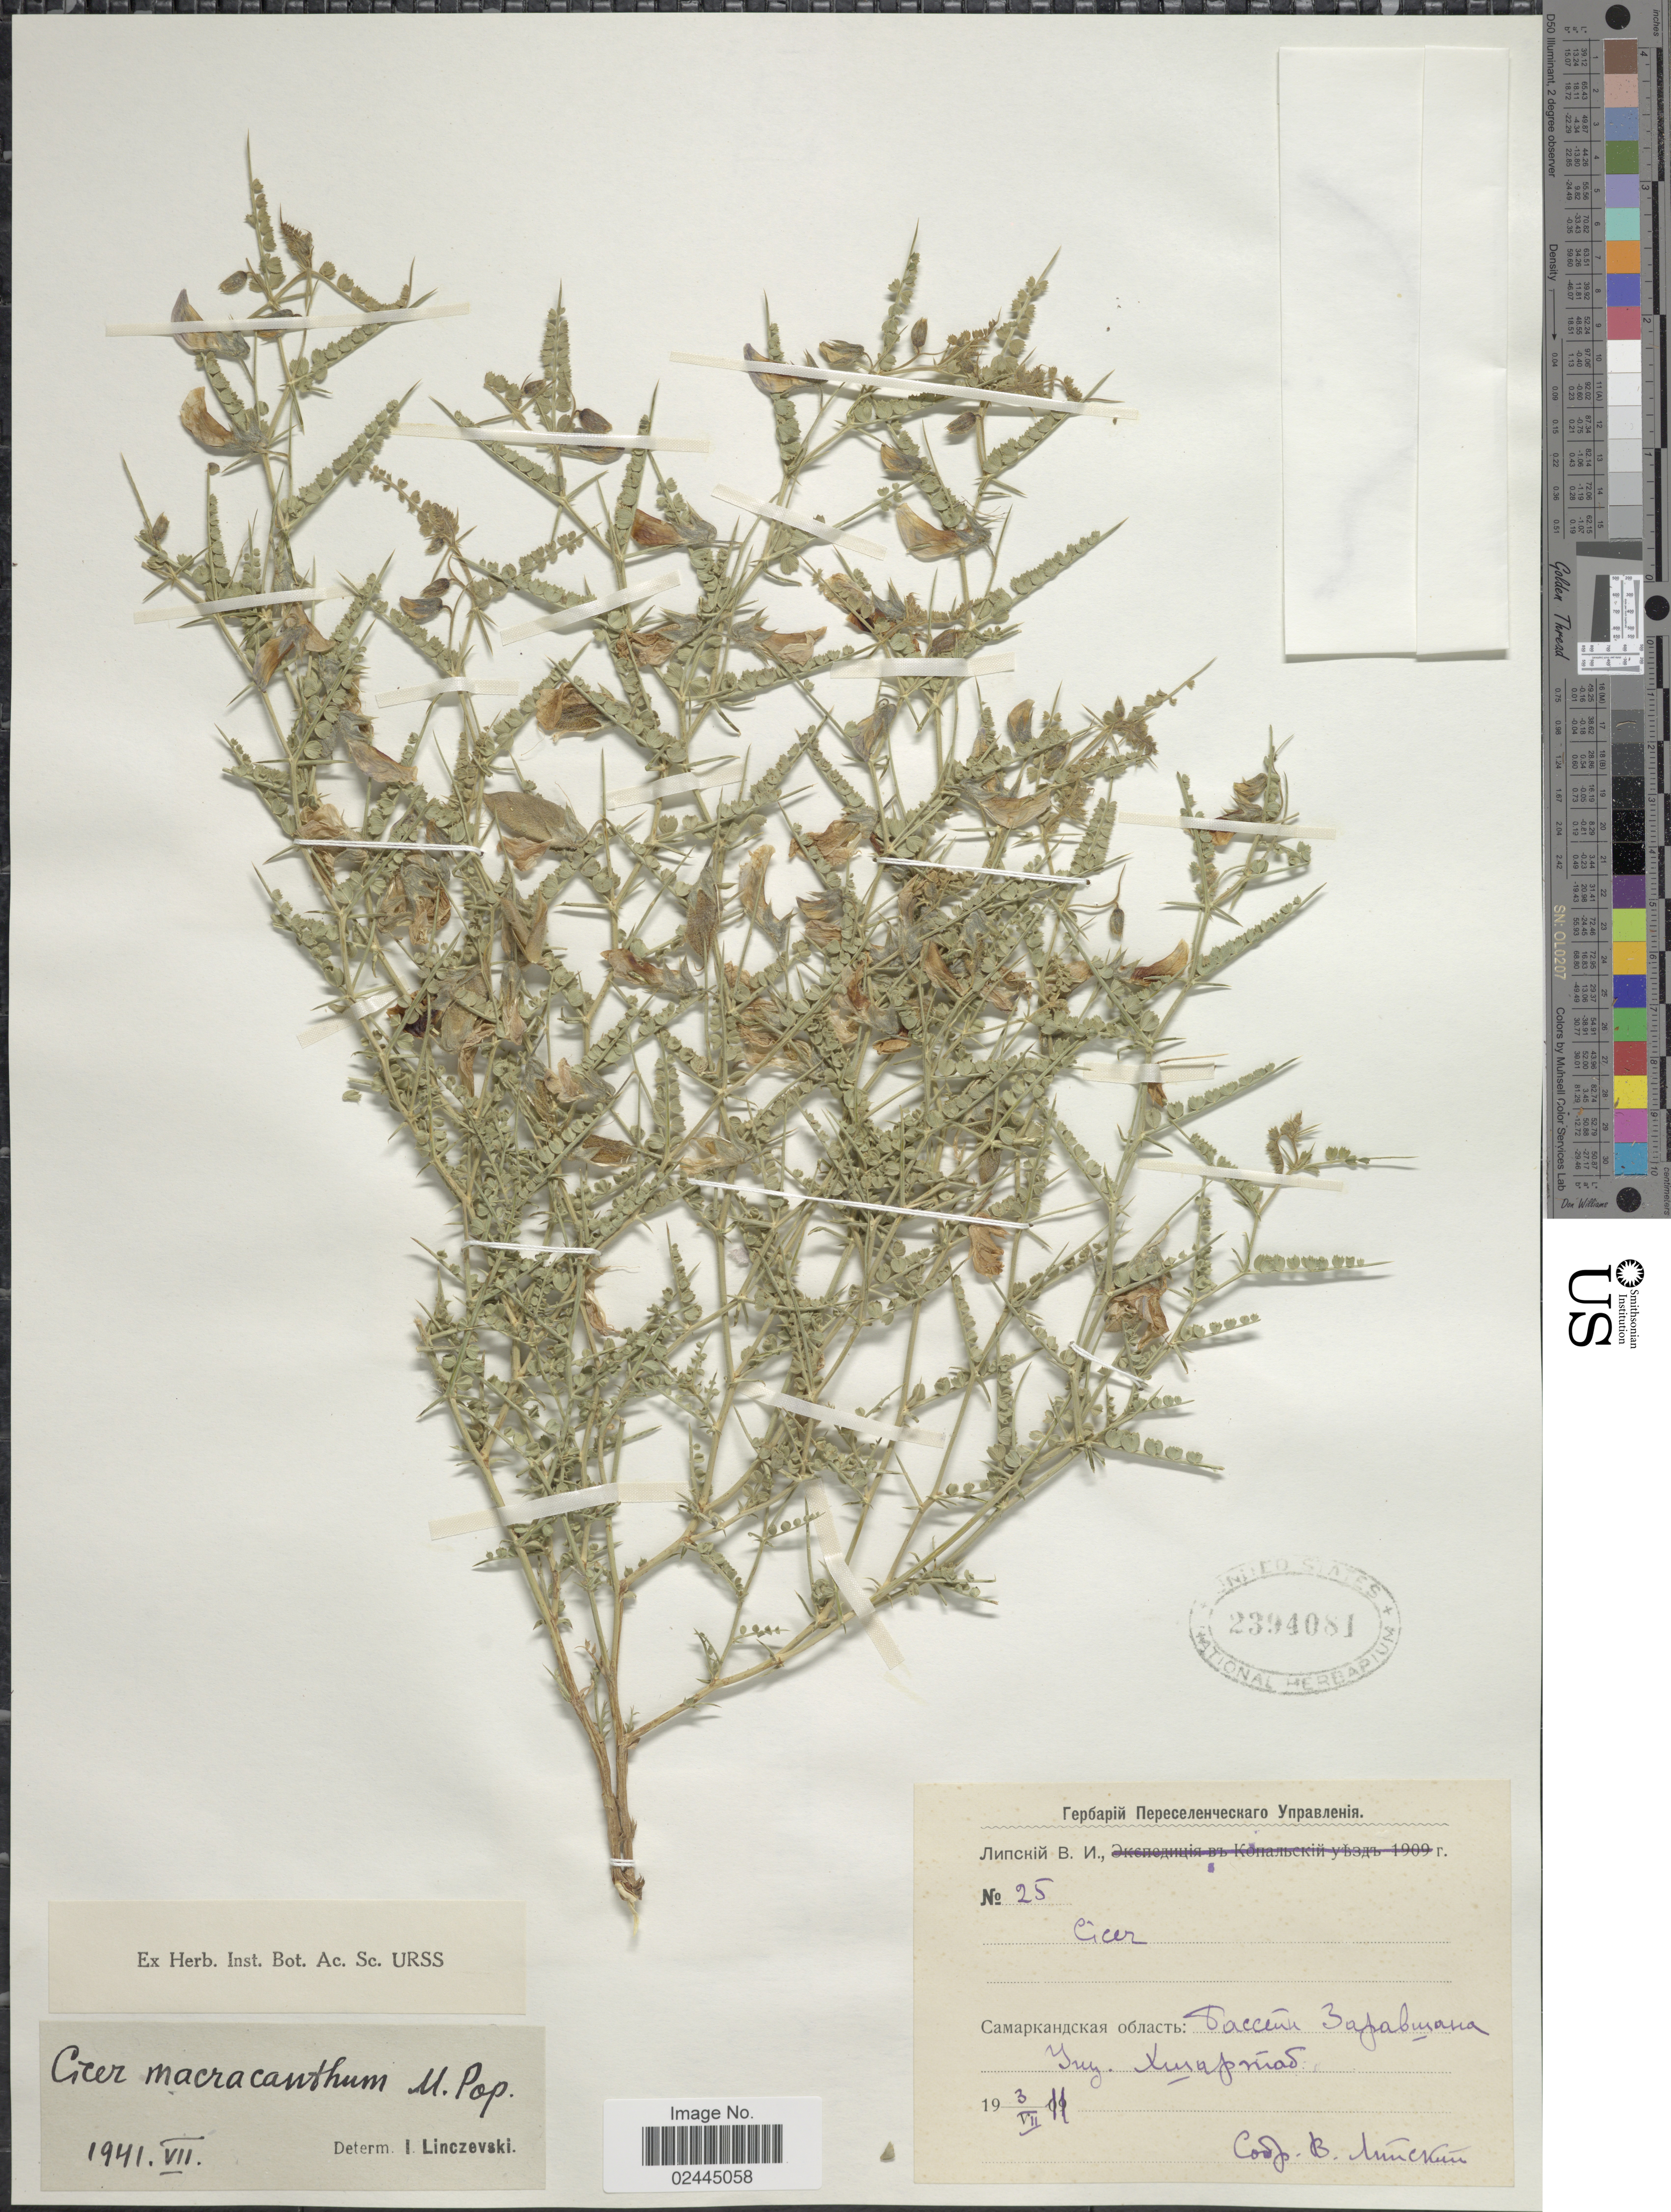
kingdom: Plantae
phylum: Tracheophyta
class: Magnoliopsida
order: Fabales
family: Fabaceae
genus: Cicer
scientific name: Cicer macracanthum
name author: Popov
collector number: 25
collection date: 1911-07-03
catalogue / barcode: US 2394081